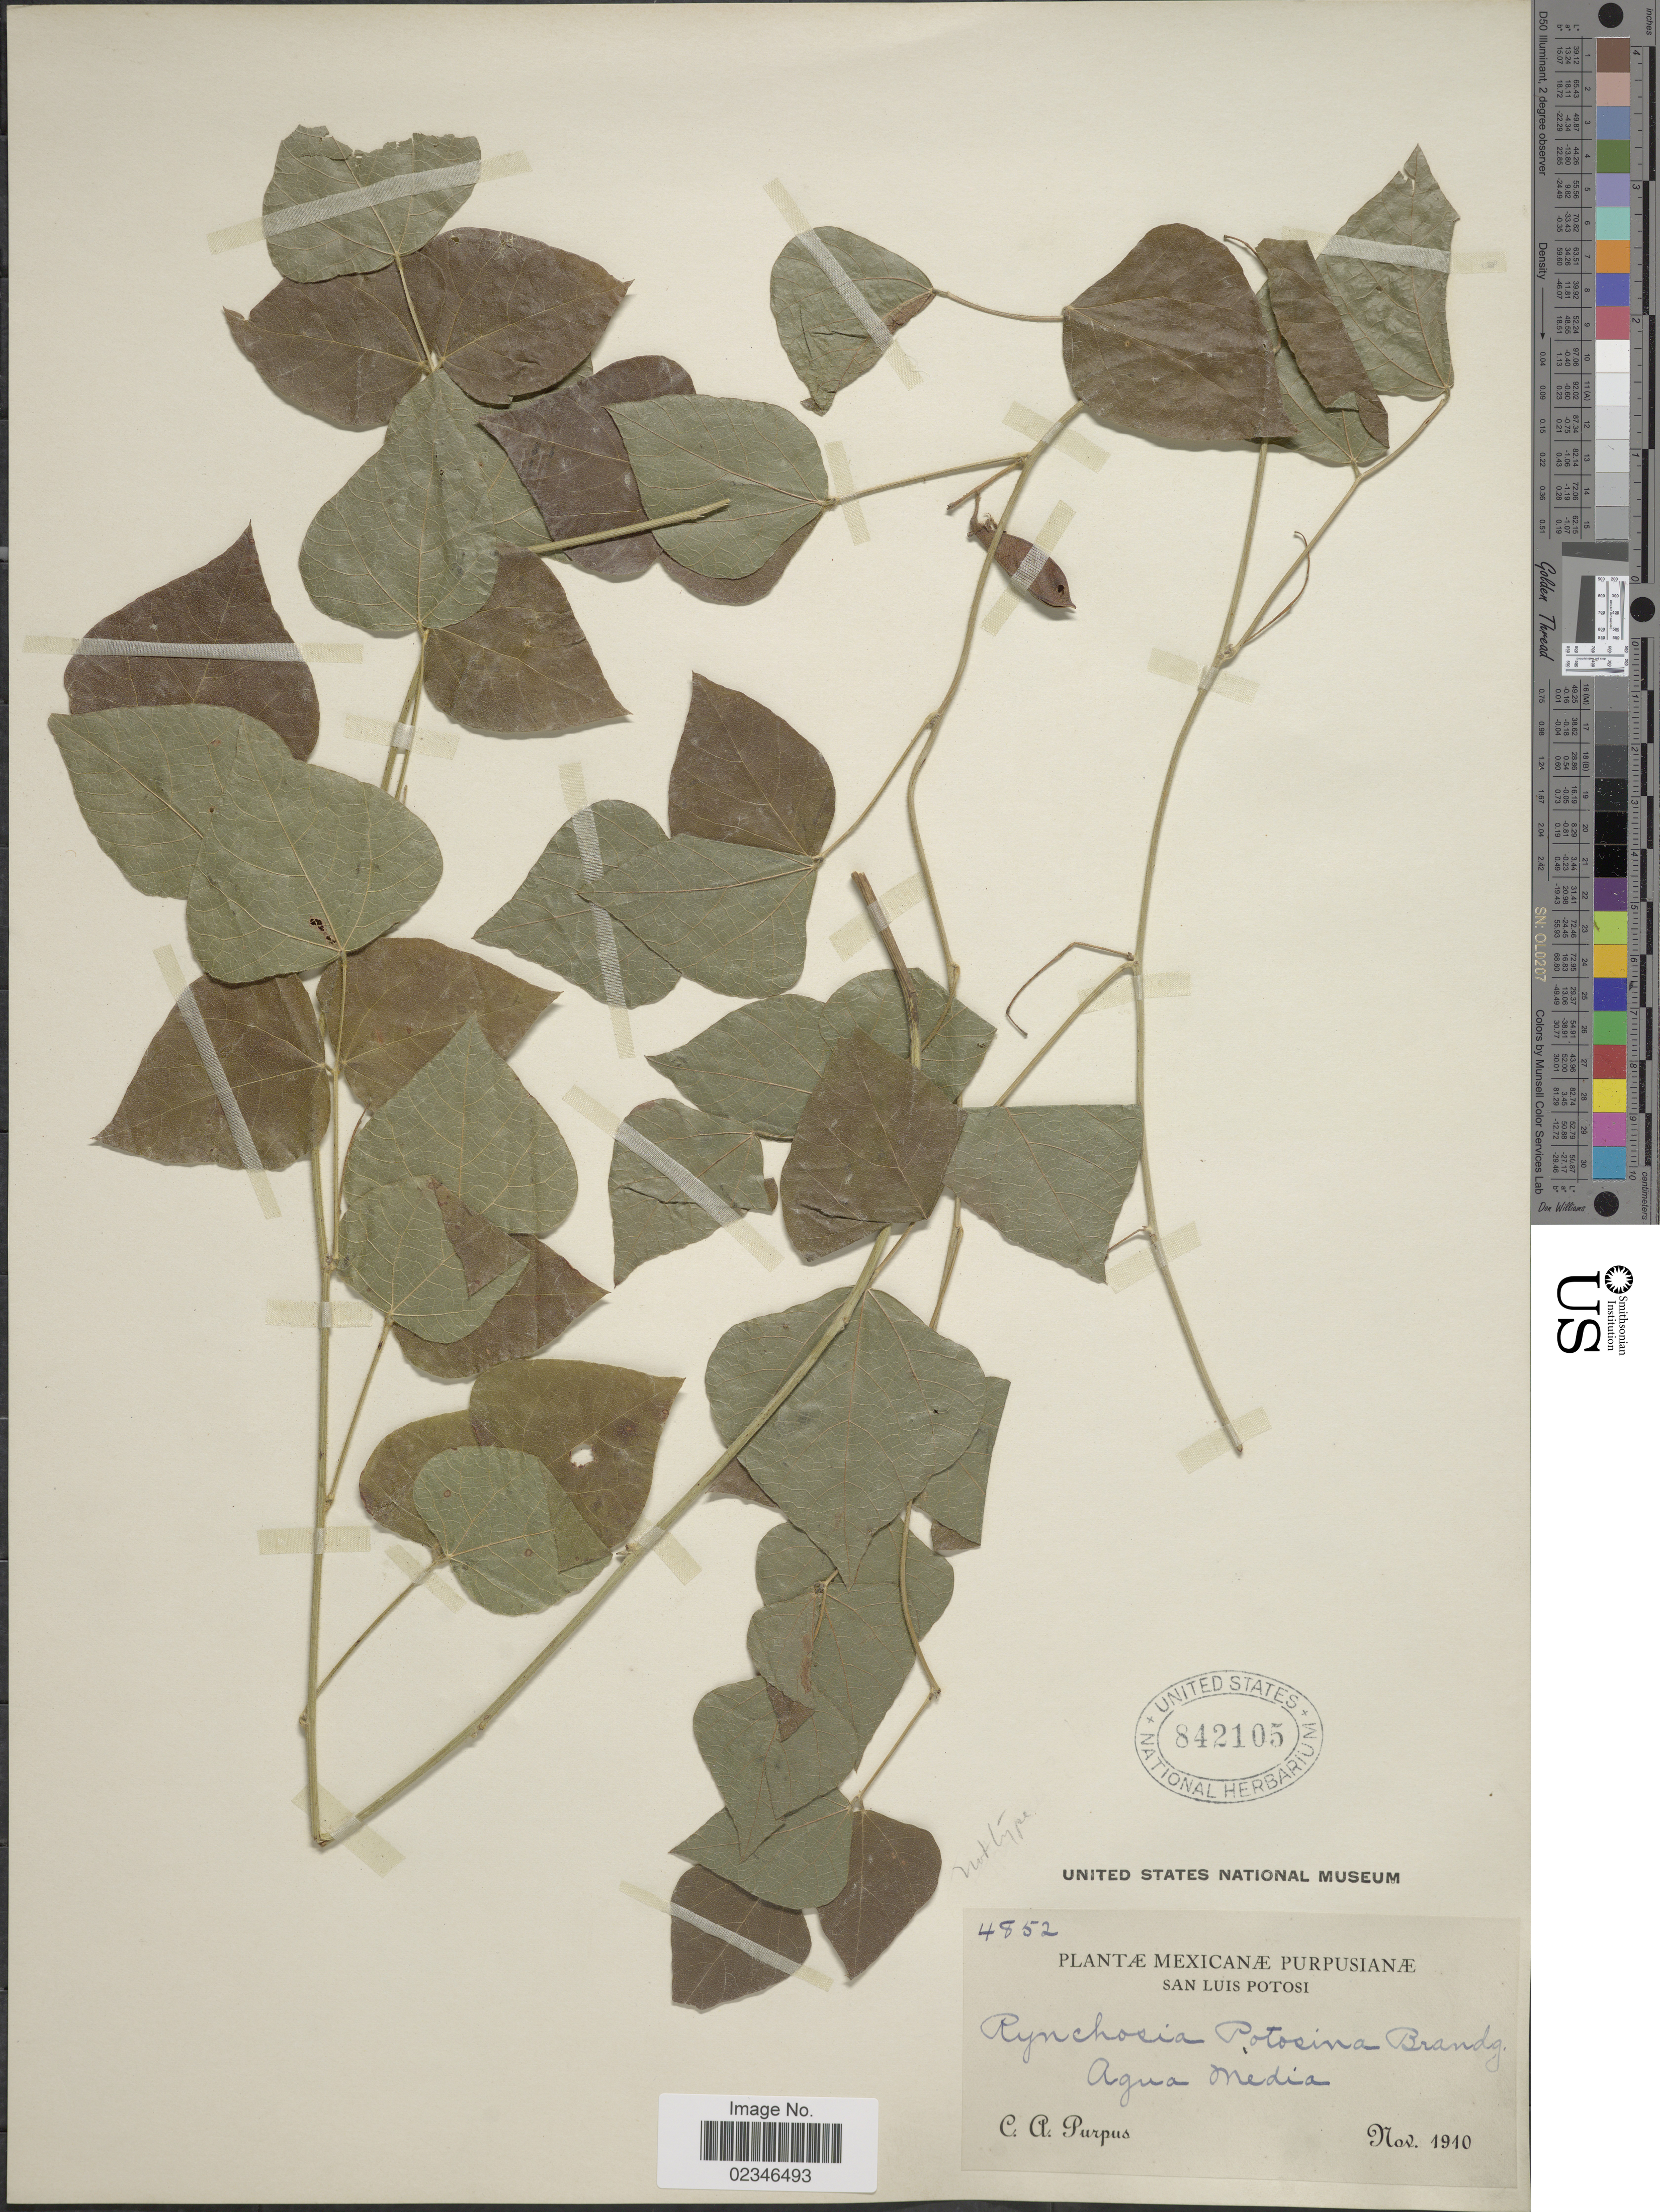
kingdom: Plantae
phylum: Tracheophyta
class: Magnoliopsida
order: Fabales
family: Fabaceae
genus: Rhynchosia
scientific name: Rhynchosia potosina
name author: Brandegee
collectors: C. A. Purpus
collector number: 4852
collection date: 1910-11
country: Mexico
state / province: San Luis Potosí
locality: San Luis Potosi, Agua Nedia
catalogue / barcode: US 842105